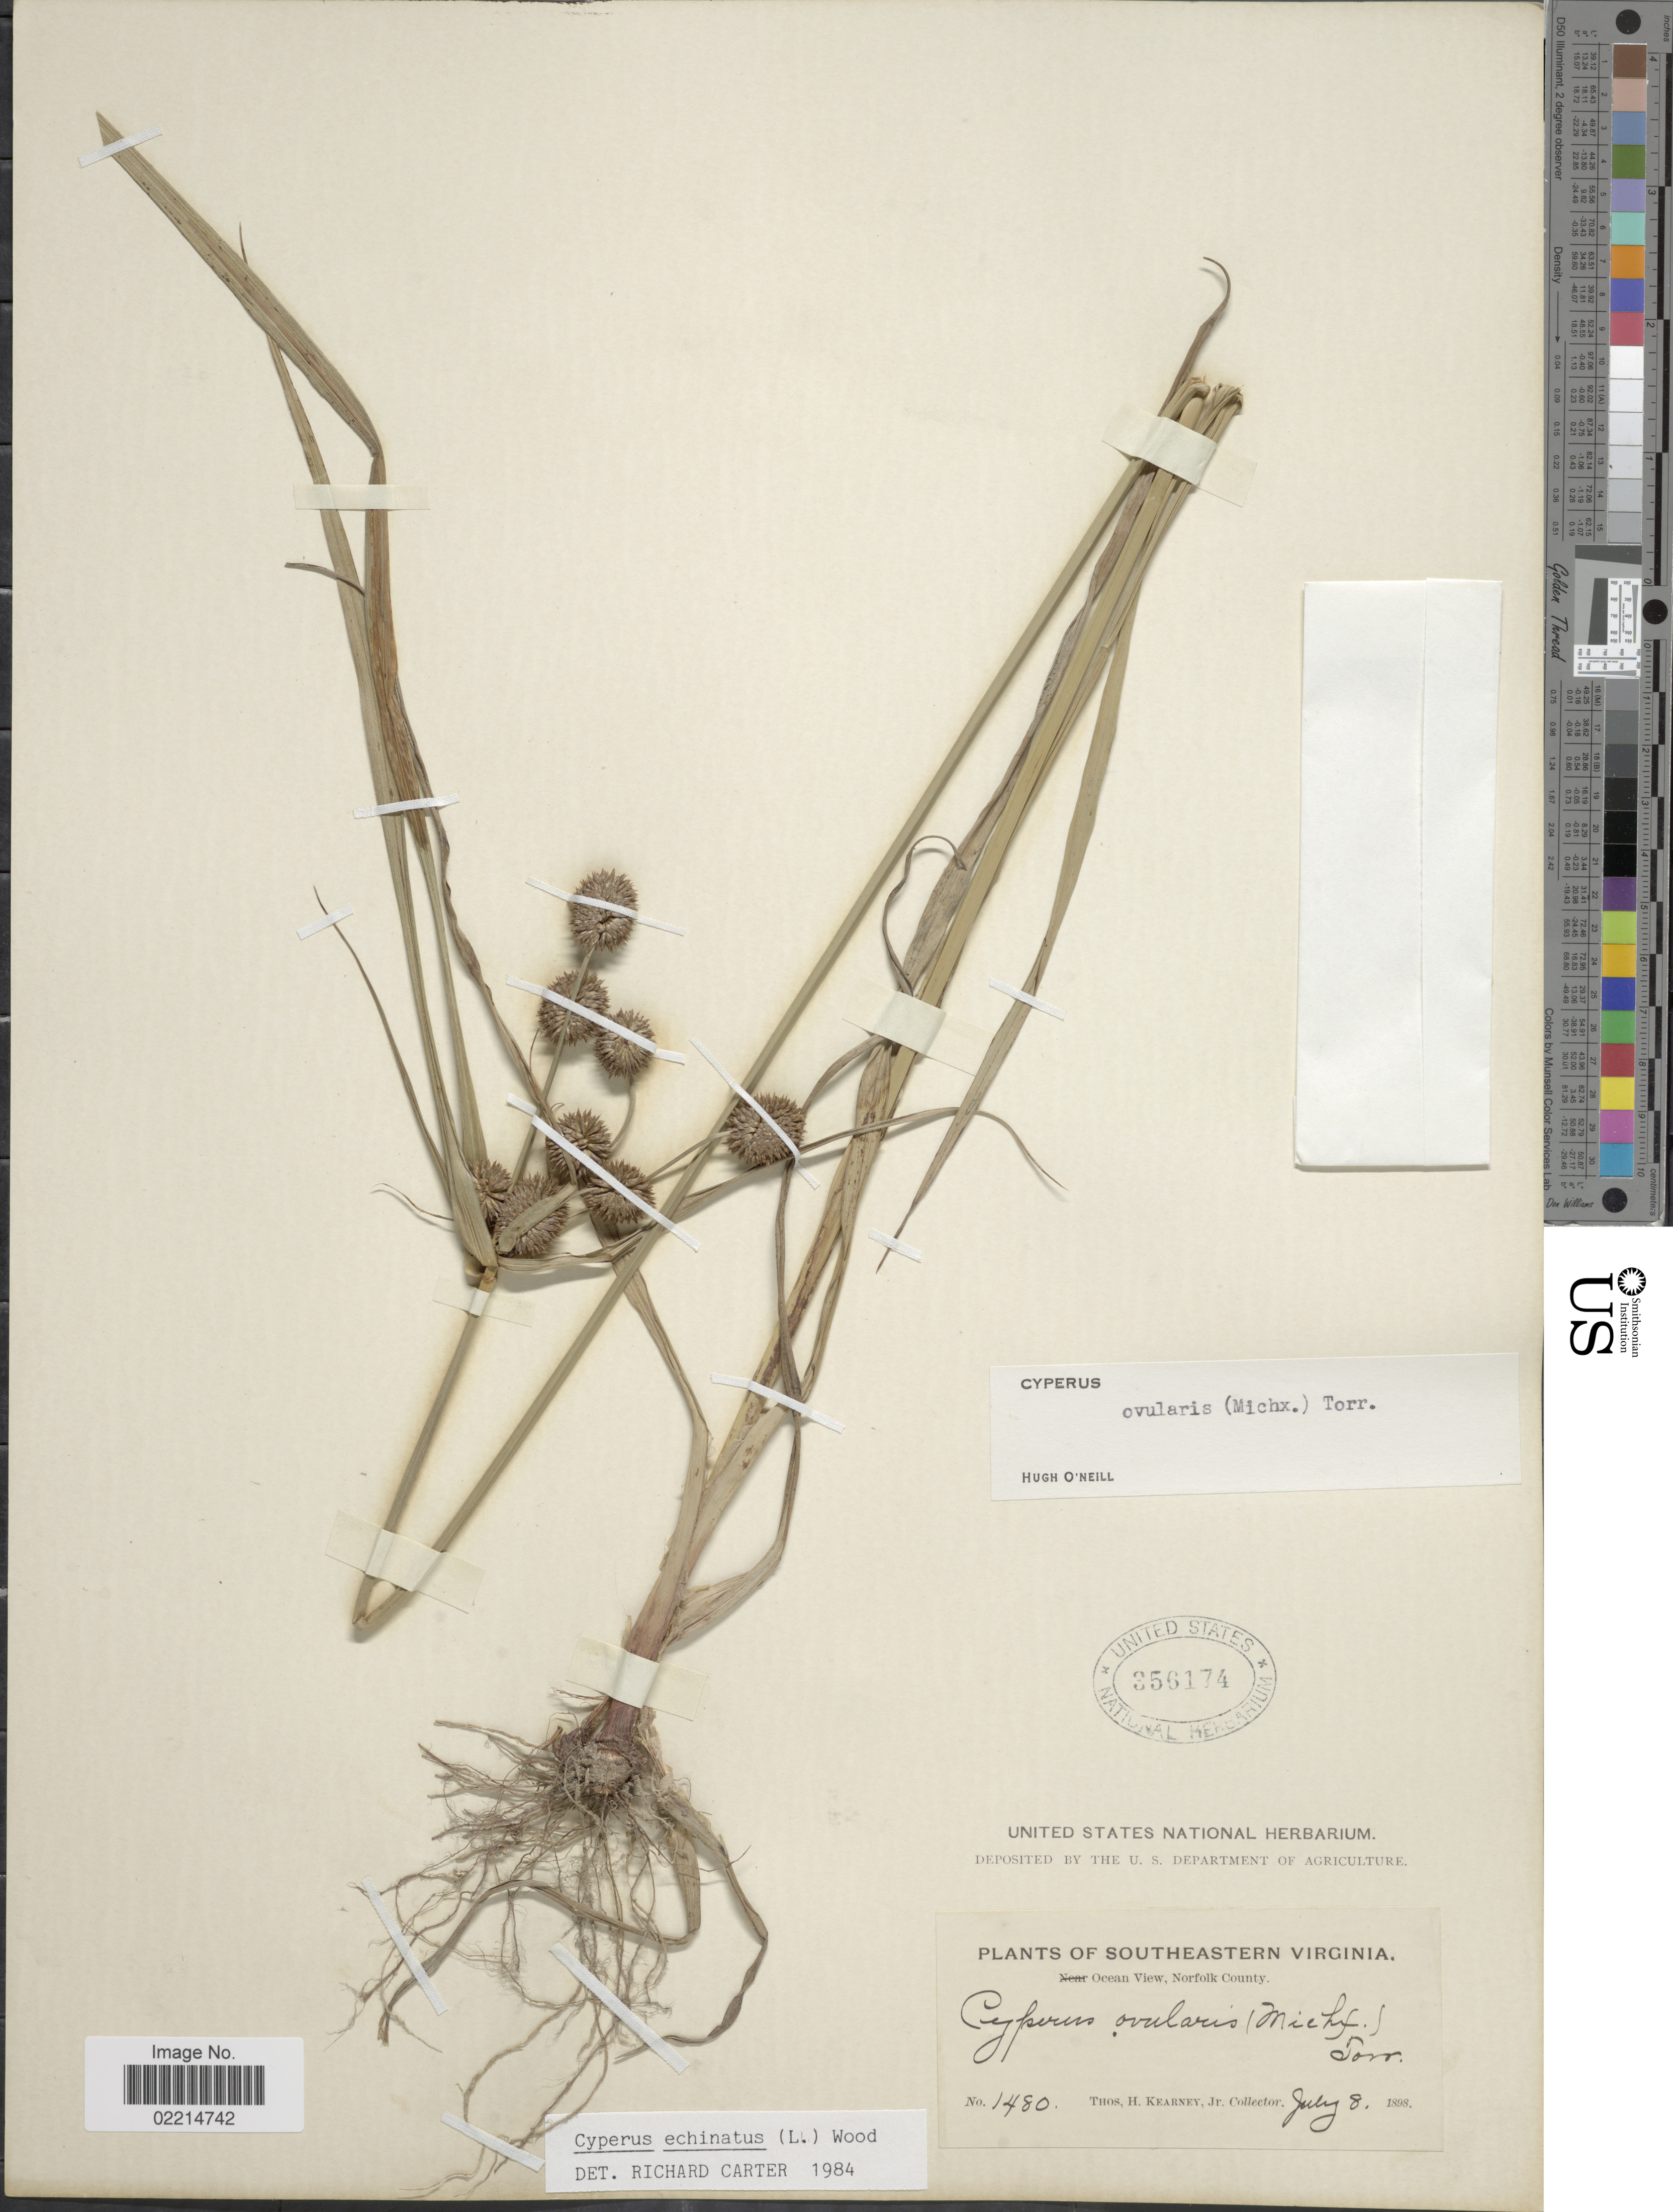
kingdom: Plantae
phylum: Tracheophyta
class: Liliopsida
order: Poales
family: Cyperaceae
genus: Cyperus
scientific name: Cyperus echinatus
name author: (L.) Alph. Wood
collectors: T. H. Kearney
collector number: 1480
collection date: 1898-07-08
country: United States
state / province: Virginia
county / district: City of Norfolk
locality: Southeastern Virginia. Ocean View, Norfolk County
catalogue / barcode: US 356174